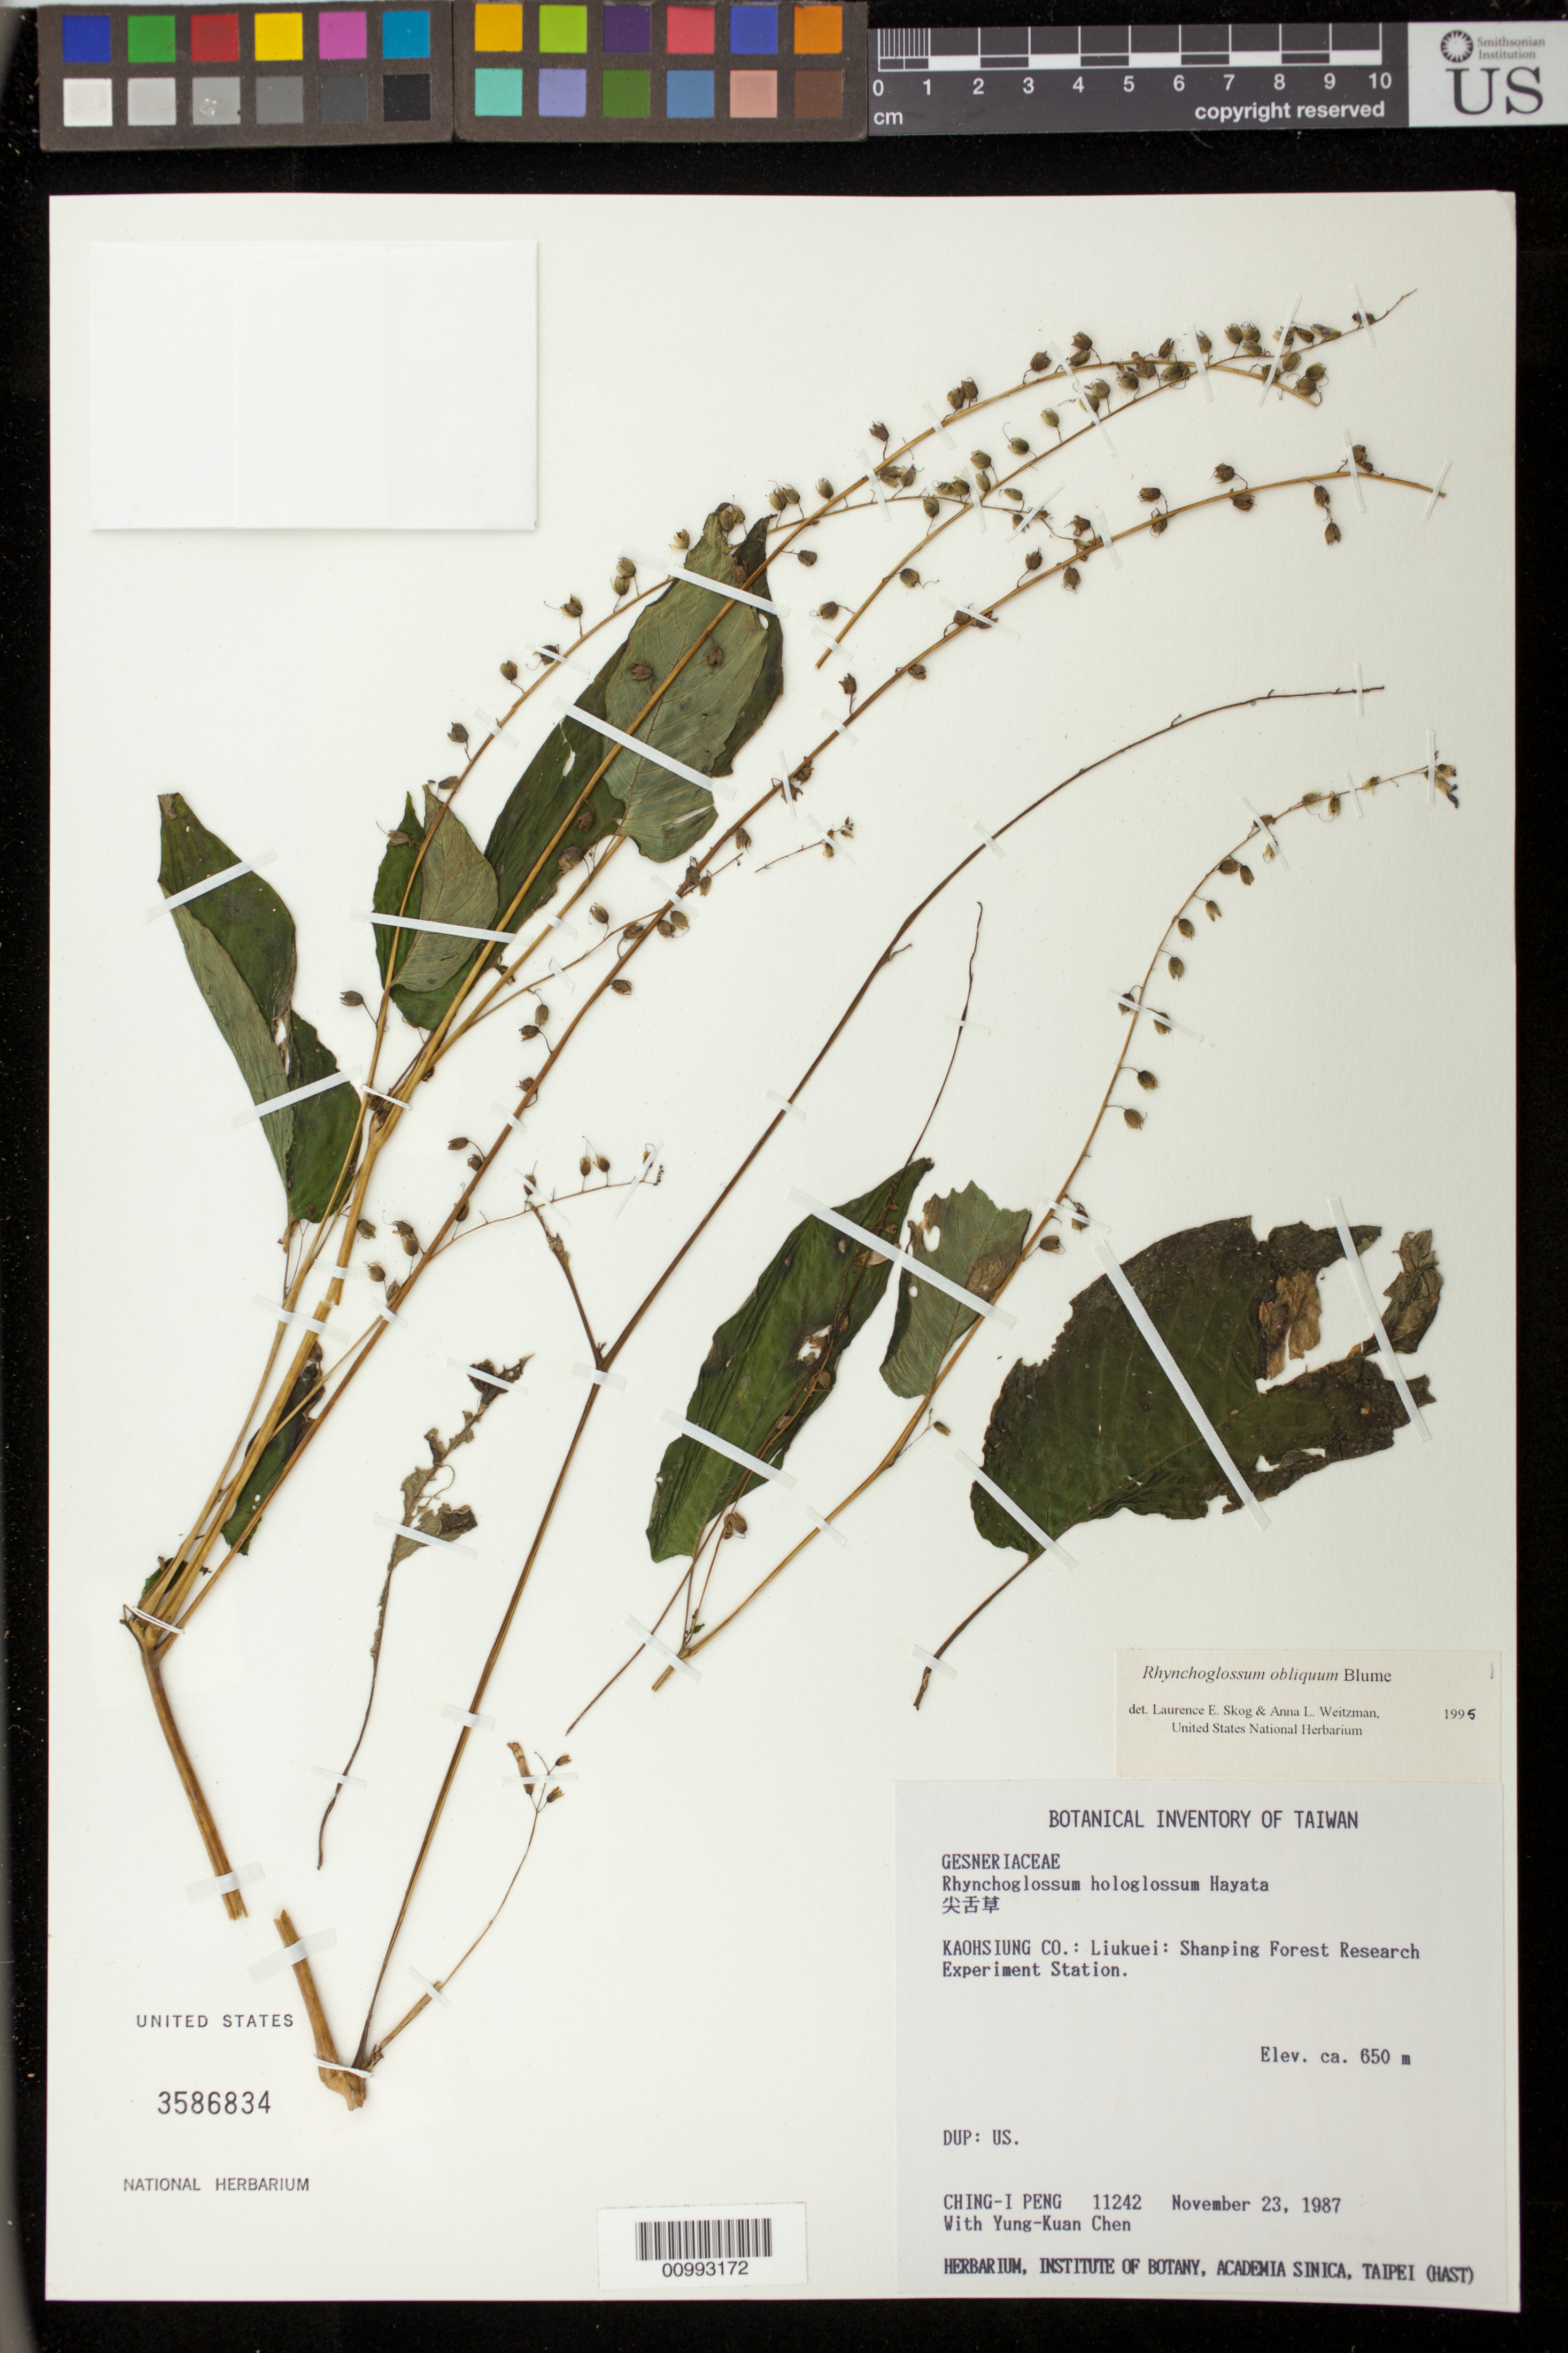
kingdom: Plantae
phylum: Tracheophyta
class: Magnoliopsida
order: Lamiales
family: Gesneriaceae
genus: Rhynchoglossum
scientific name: Rhynchoglossum obliquum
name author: Blume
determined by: Skog, L. E.; Weitzman, A. L.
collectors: C.-I Peng & Y. K. Chen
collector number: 11242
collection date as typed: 23 Nov 1987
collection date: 1987-11-23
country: Taiwan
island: Taiwan [Formosa]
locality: Kaohsiung Co.: Liukuei: Shanping Forest Research Experiment Station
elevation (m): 650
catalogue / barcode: US 3586834